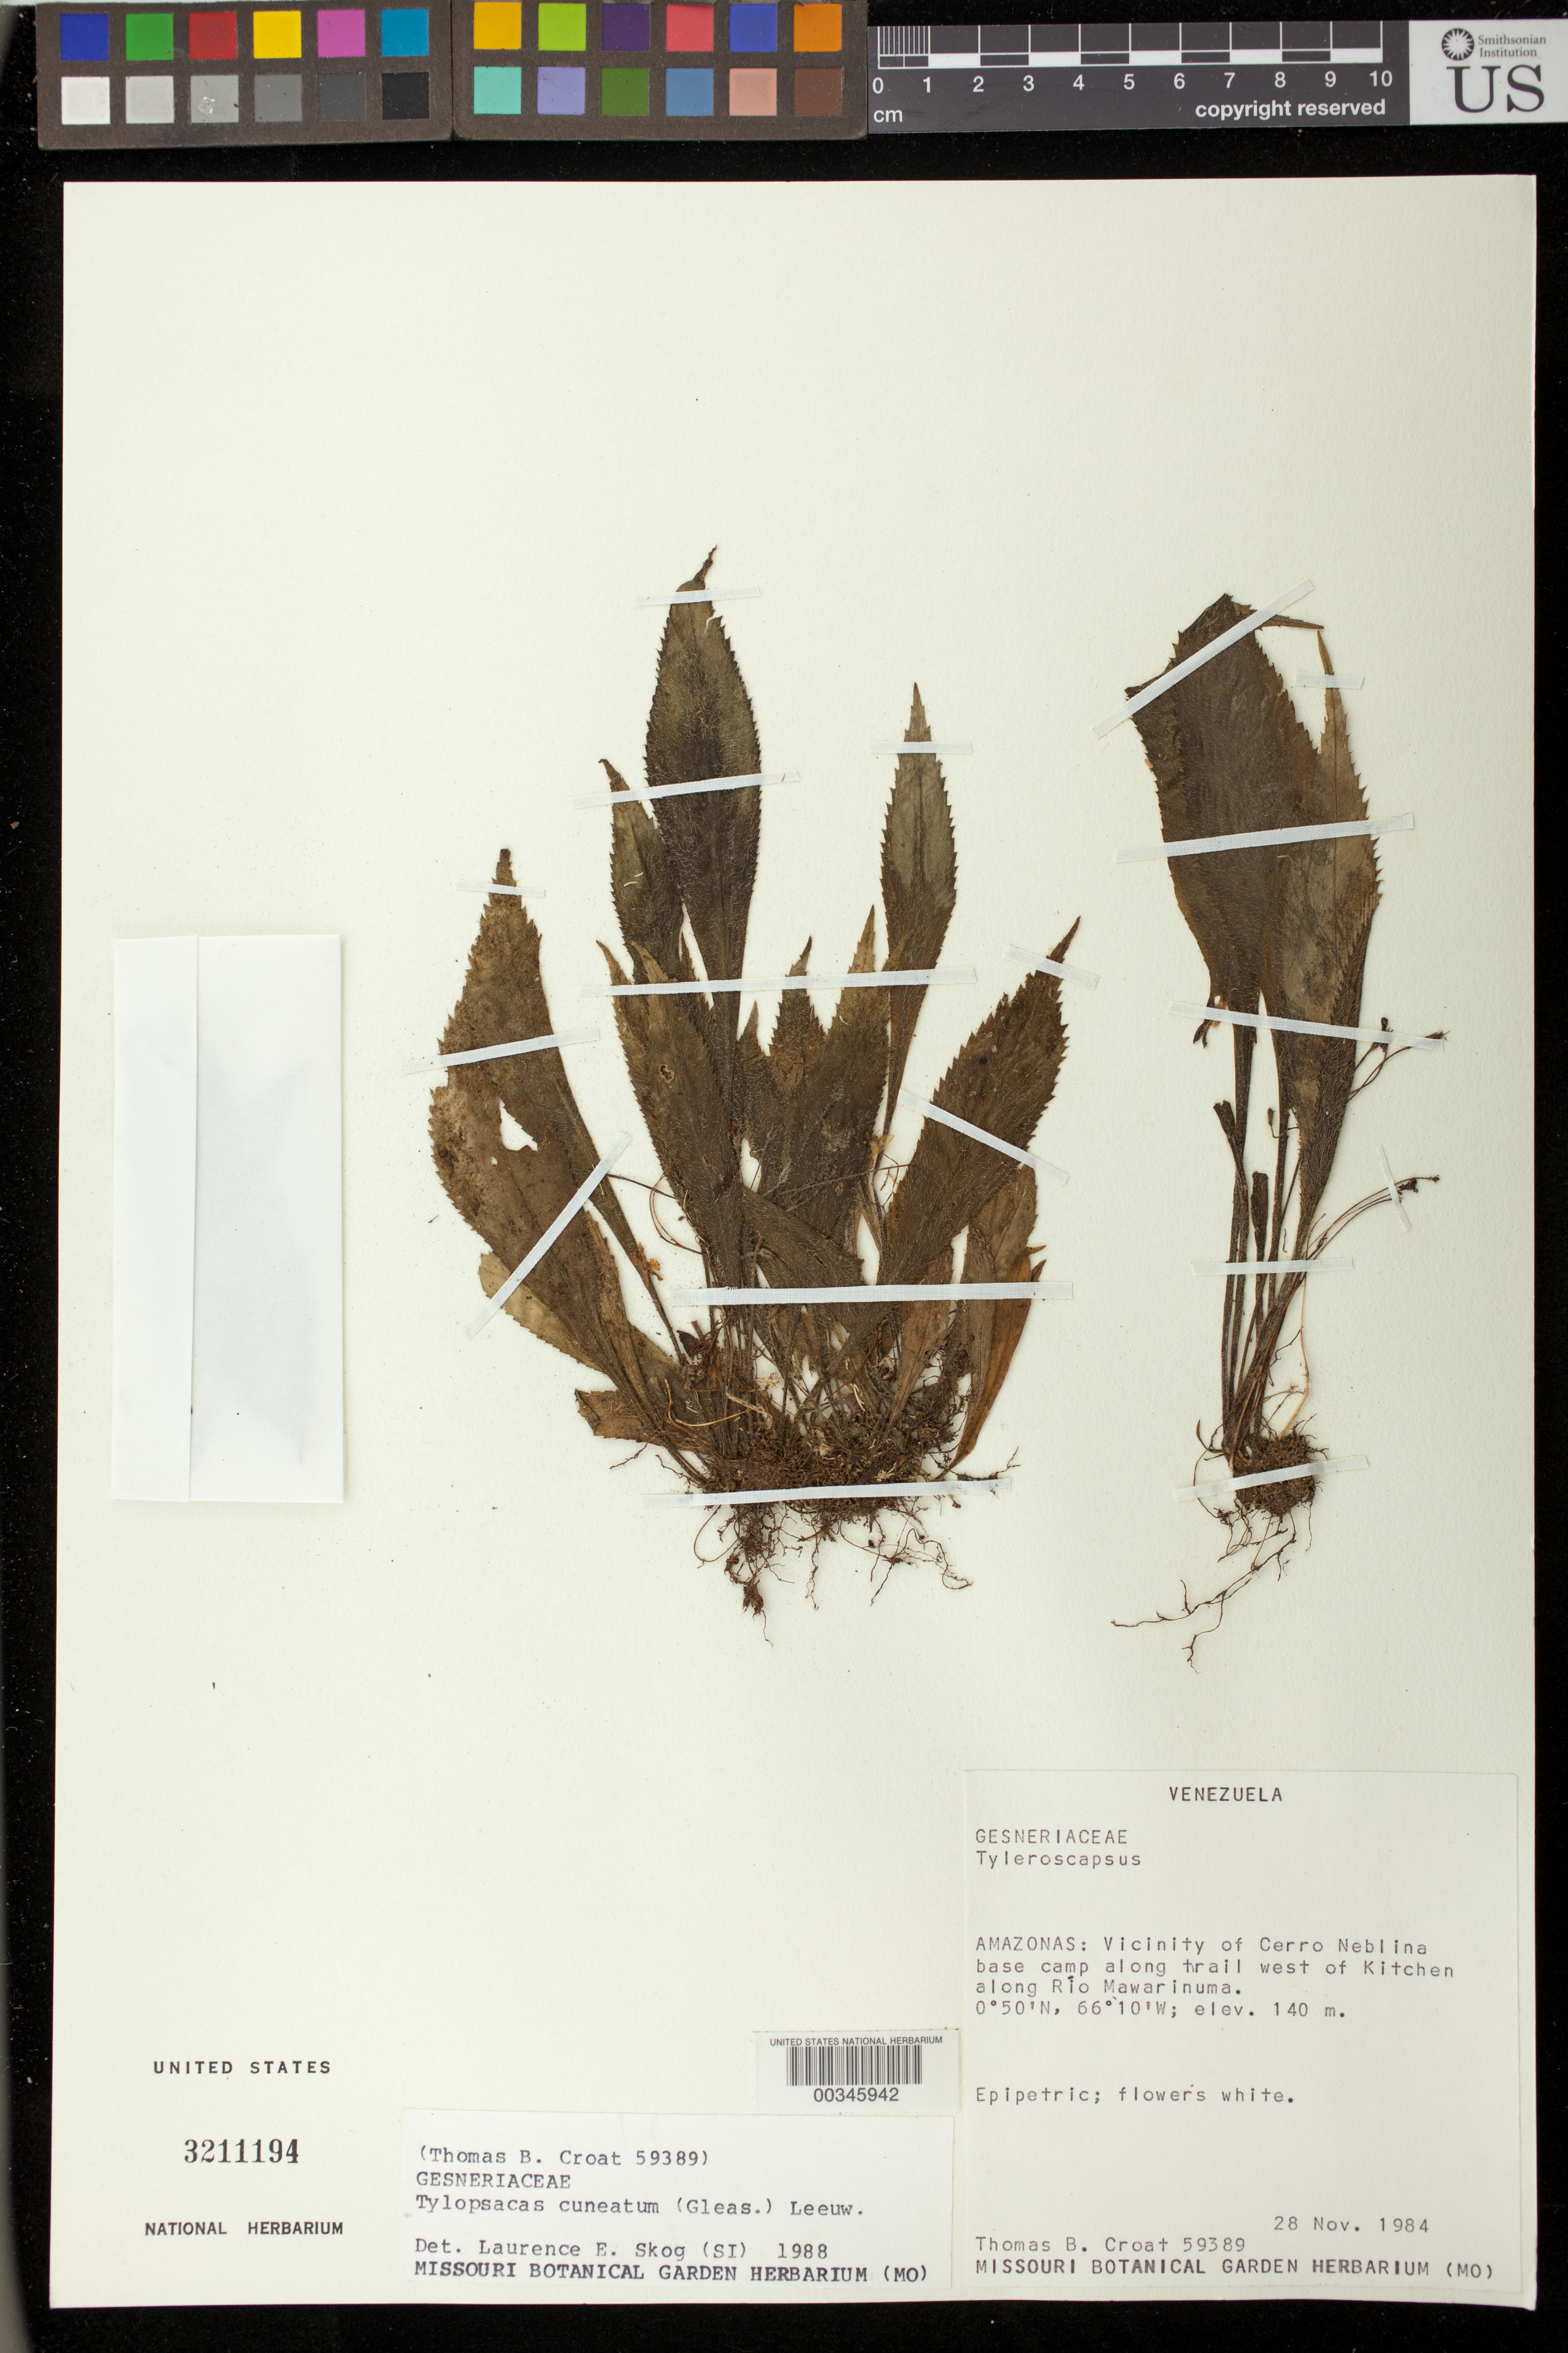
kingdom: Plantae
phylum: Tracheophyta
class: Magnoliopsida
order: Lamiales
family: Gesneriaceae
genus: Tylopsacas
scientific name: Tylopsacas cuneata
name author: (Gleason) Leeuwenb.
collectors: T. B. Croat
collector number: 59389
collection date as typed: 28 Nov 1984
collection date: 1984-11-28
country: Venezuela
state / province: Amazonas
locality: Vicinity of Cerro Neblina base camp along trail W of kitchen along Rio Mawarinuma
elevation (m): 140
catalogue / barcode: US 3211194